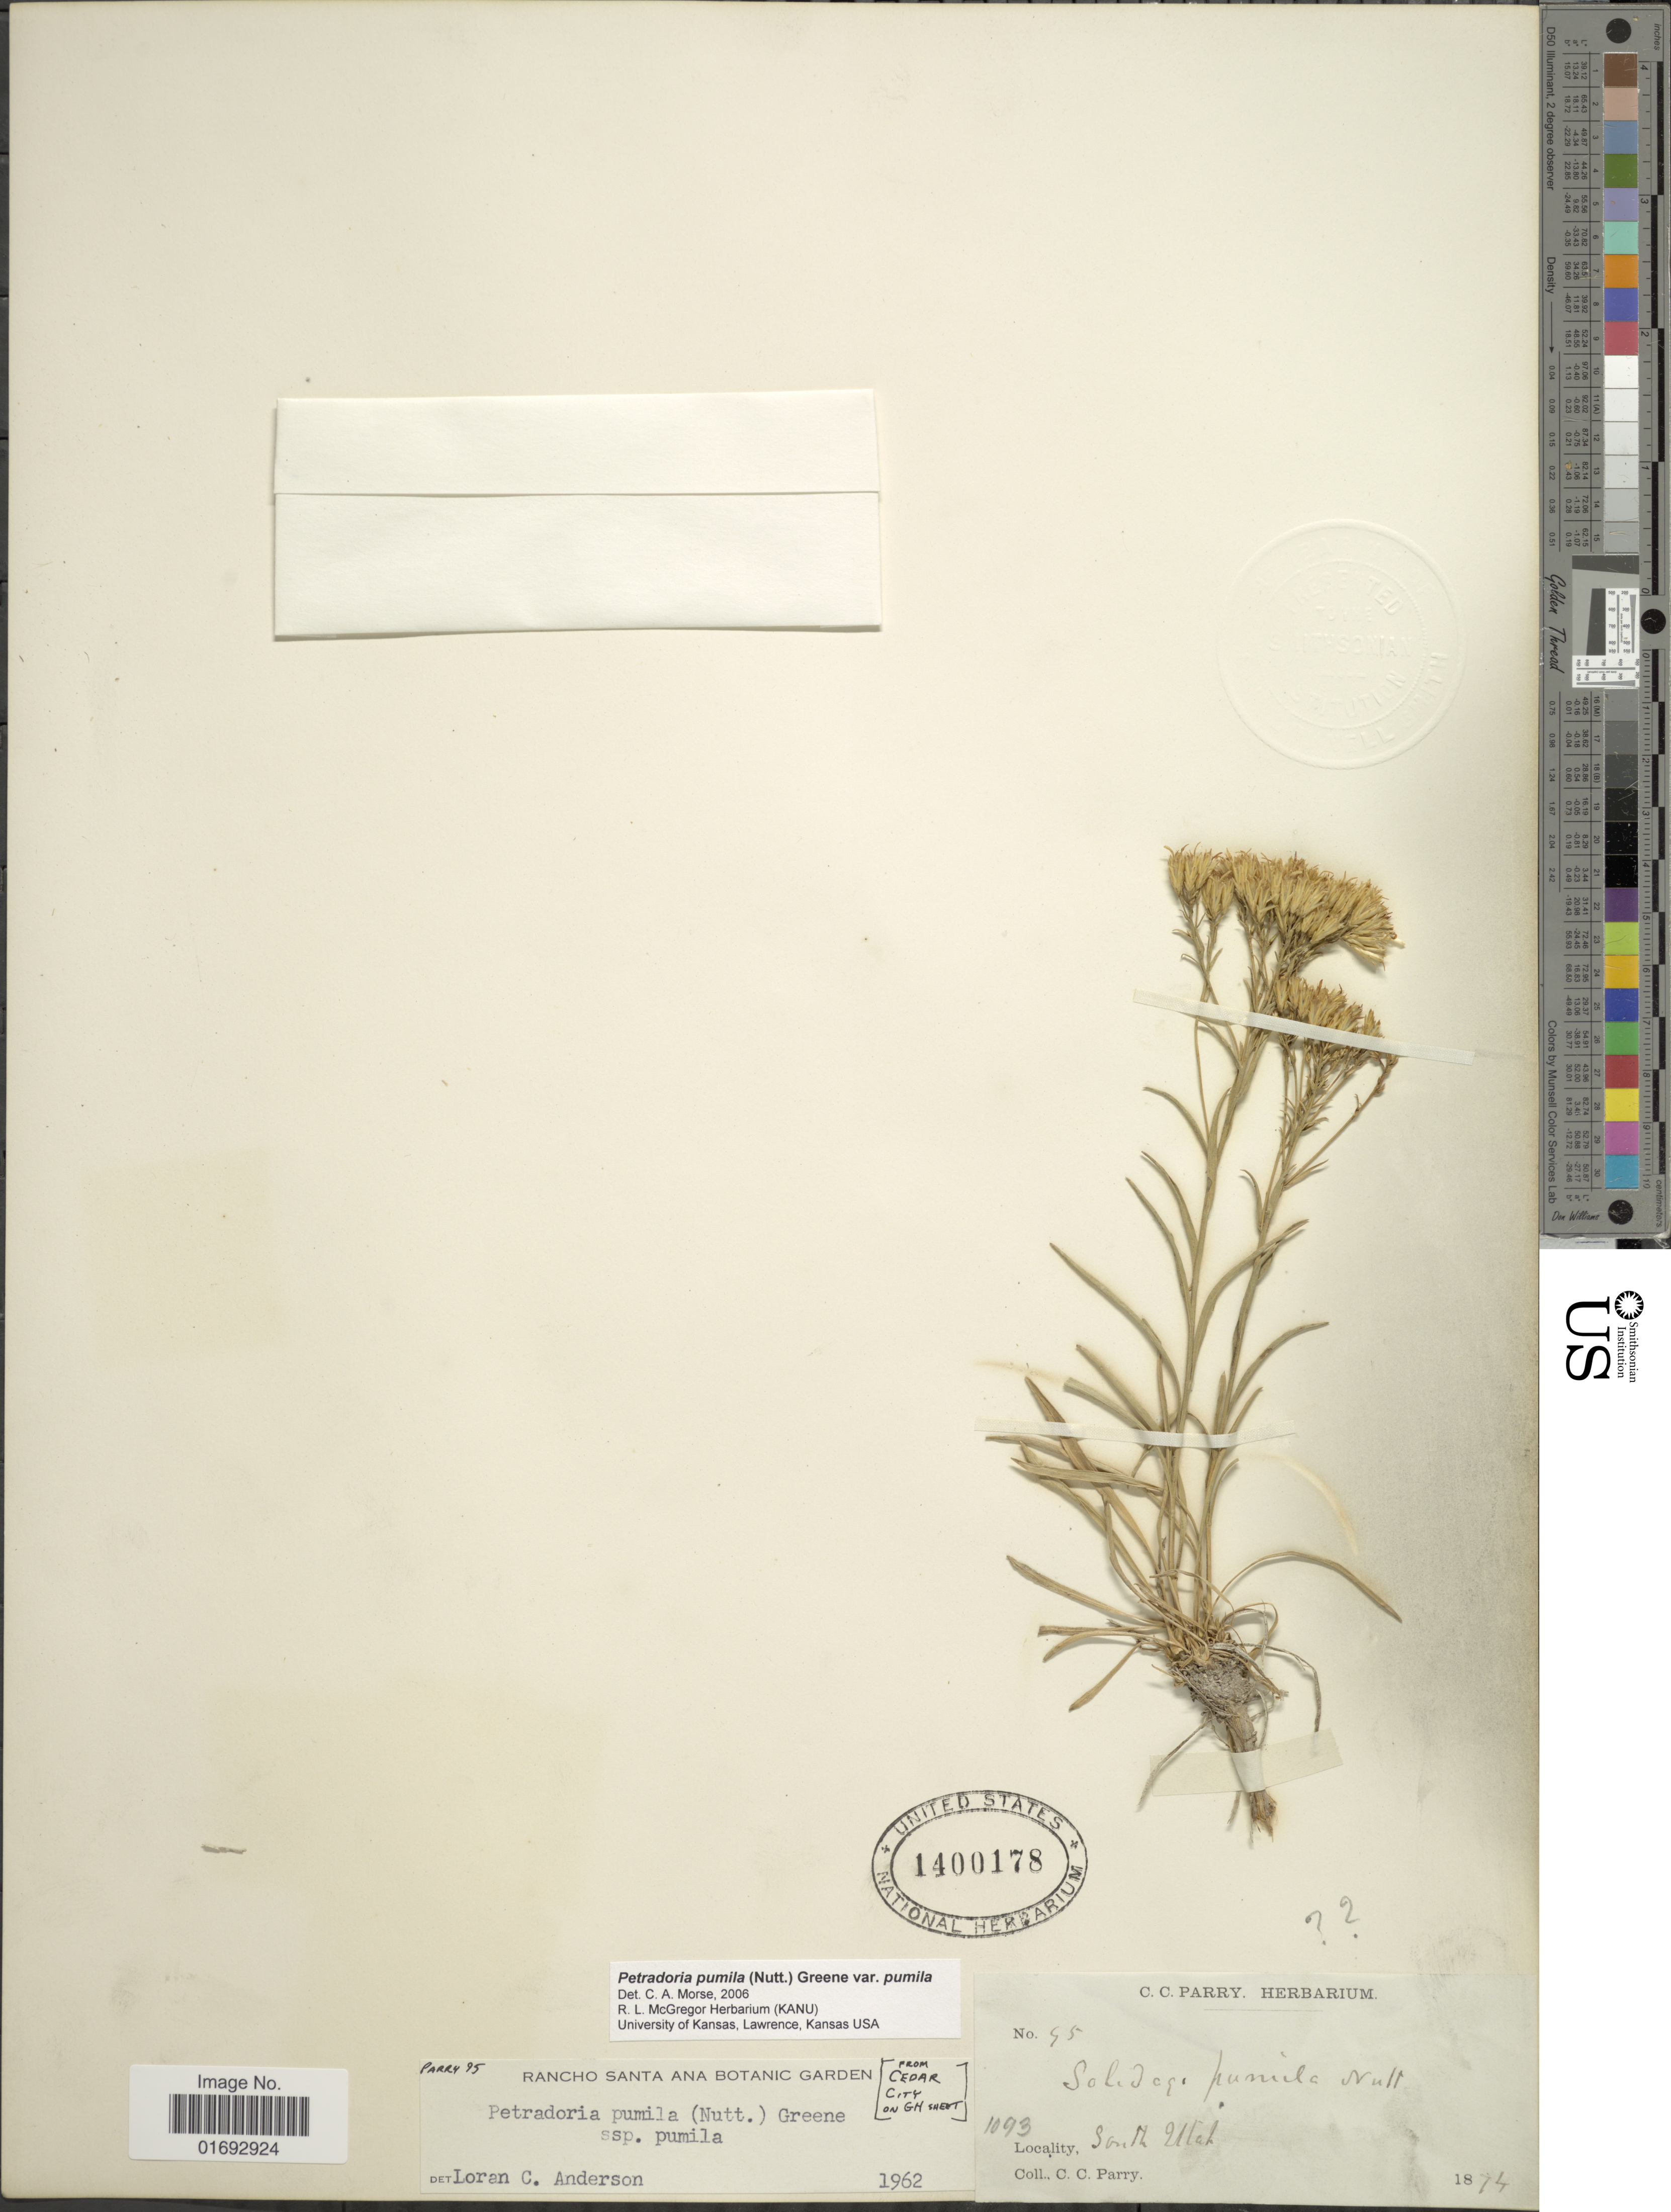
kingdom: Plantae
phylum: Tracheophyta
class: Magnoliopsida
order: Asterales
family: Asteraceae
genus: Petradoria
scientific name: Petradoria pumila var. pumila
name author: (Nutt.) Greene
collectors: C. C. Parry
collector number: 45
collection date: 1874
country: United States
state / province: Utah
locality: South Utah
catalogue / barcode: US 1400178